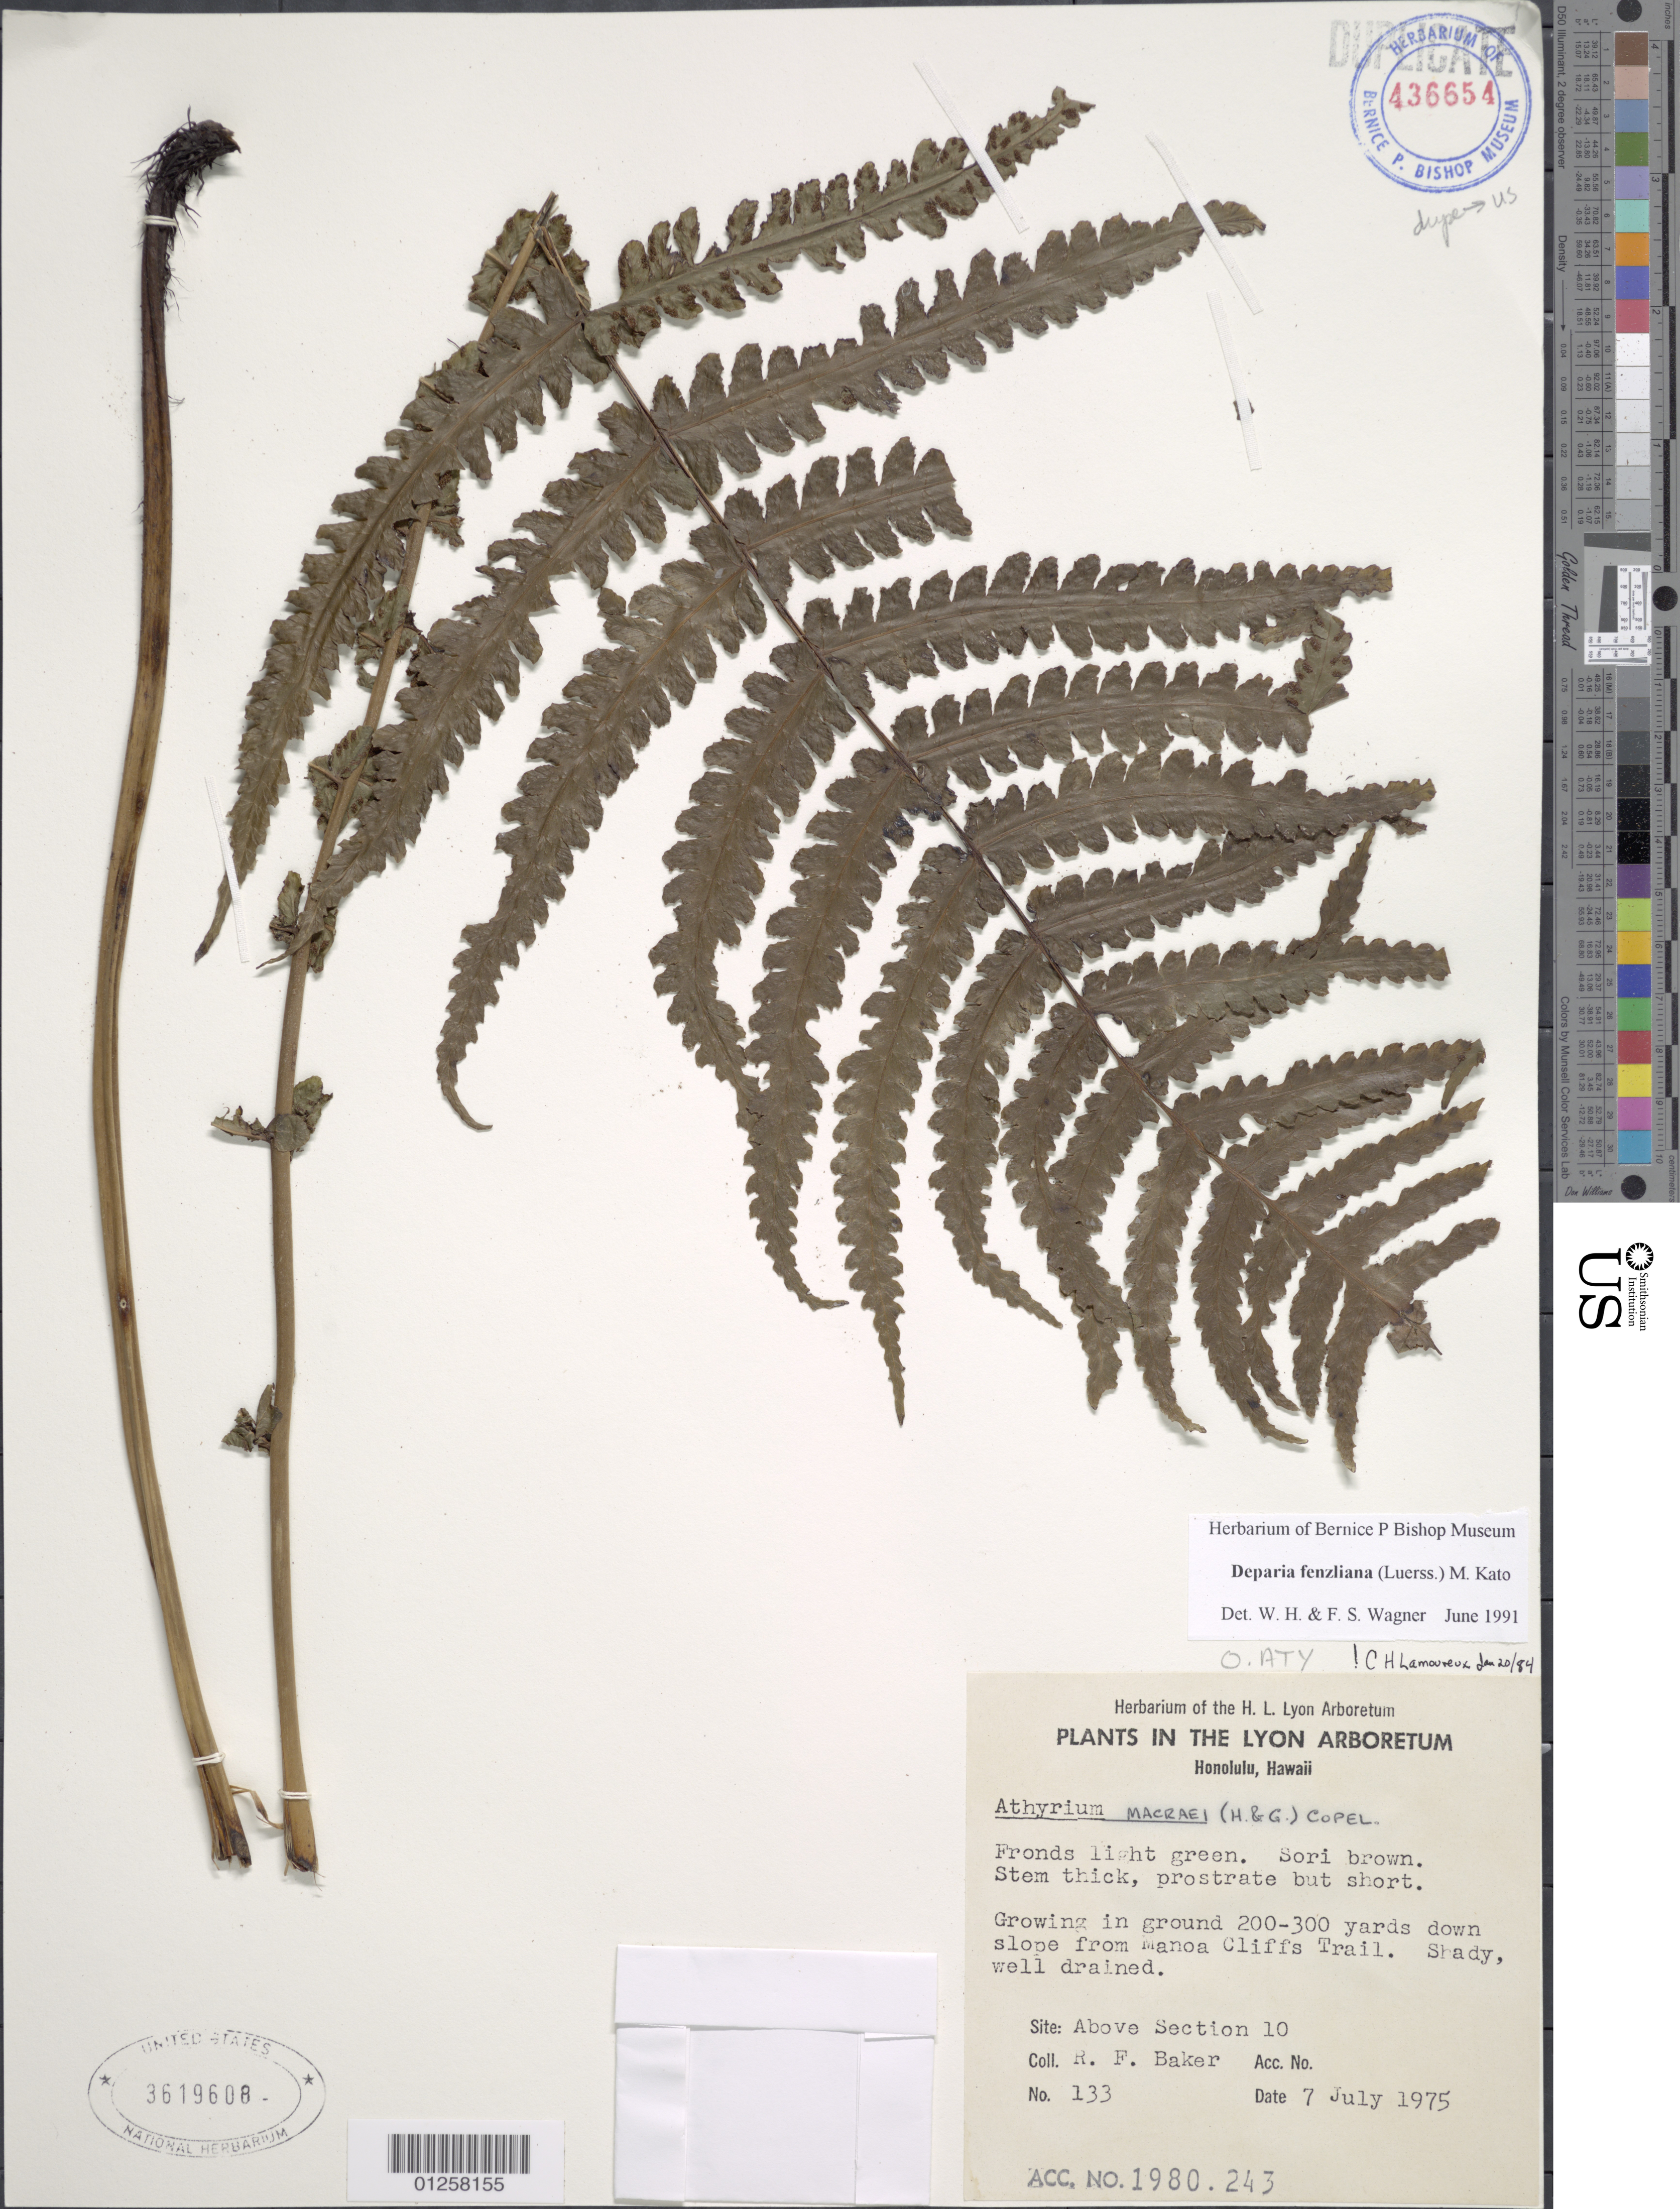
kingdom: Plantae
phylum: Tracheophyta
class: Polypodiopsida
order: Polypodiales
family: Athyriaceae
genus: Deparia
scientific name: Deparia fenzliana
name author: (Luerss.) M. Kato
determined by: Wagner, W. L.; Wagner, F. S.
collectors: R. F. Baker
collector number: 10492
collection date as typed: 7 Jul 1975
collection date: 1975-07-07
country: United States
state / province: Hawaii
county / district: Honolulu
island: Oahu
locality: Slope from Manoa Cliffs Trail. Above section 10.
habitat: Shady, well drained.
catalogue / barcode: US 3619608